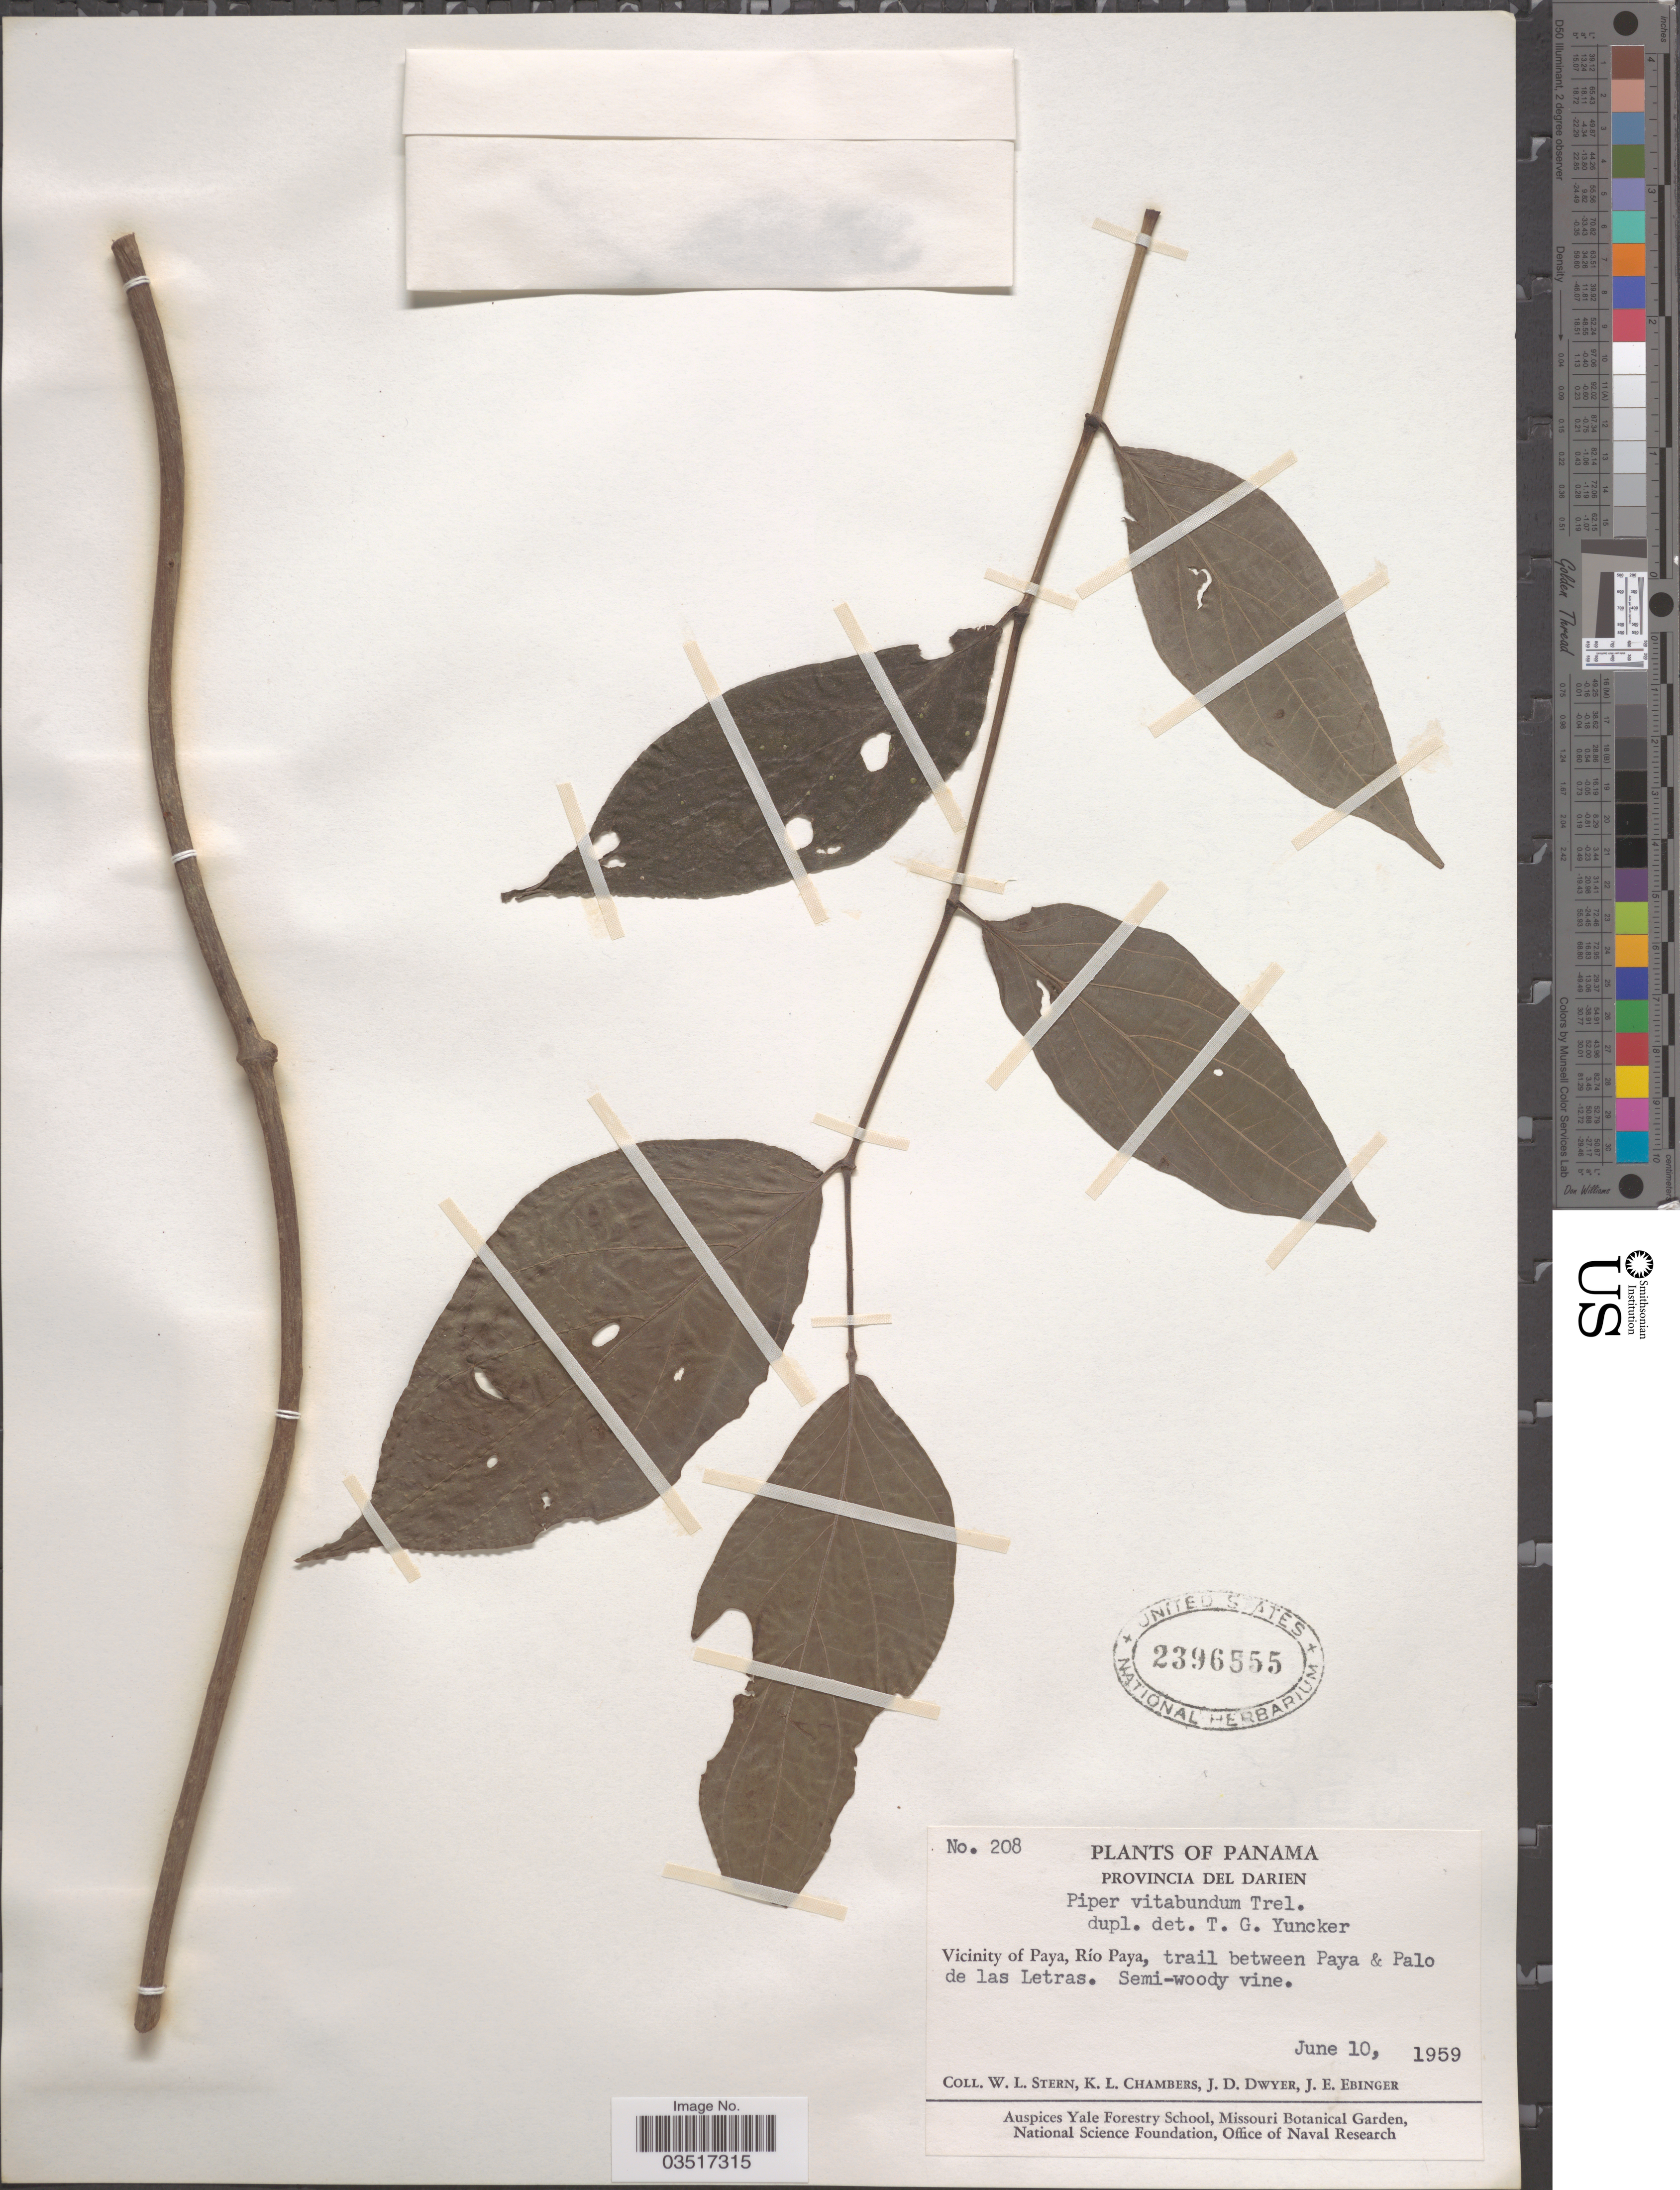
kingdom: Plantae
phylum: Tracheophyta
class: Magnoliopsida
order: Piperales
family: Piperaceae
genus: Piper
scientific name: Piper vitabundum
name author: Trel.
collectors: W. L. Stern, K. Chambers, J. D. Dwyer & J. Ebinger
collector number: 208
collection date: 1959-06-10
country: Panama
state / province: Darien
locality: Vicinity of Paya, Río Paya, trail between Paya & Palo de las Letras.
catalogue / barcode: US 2396555